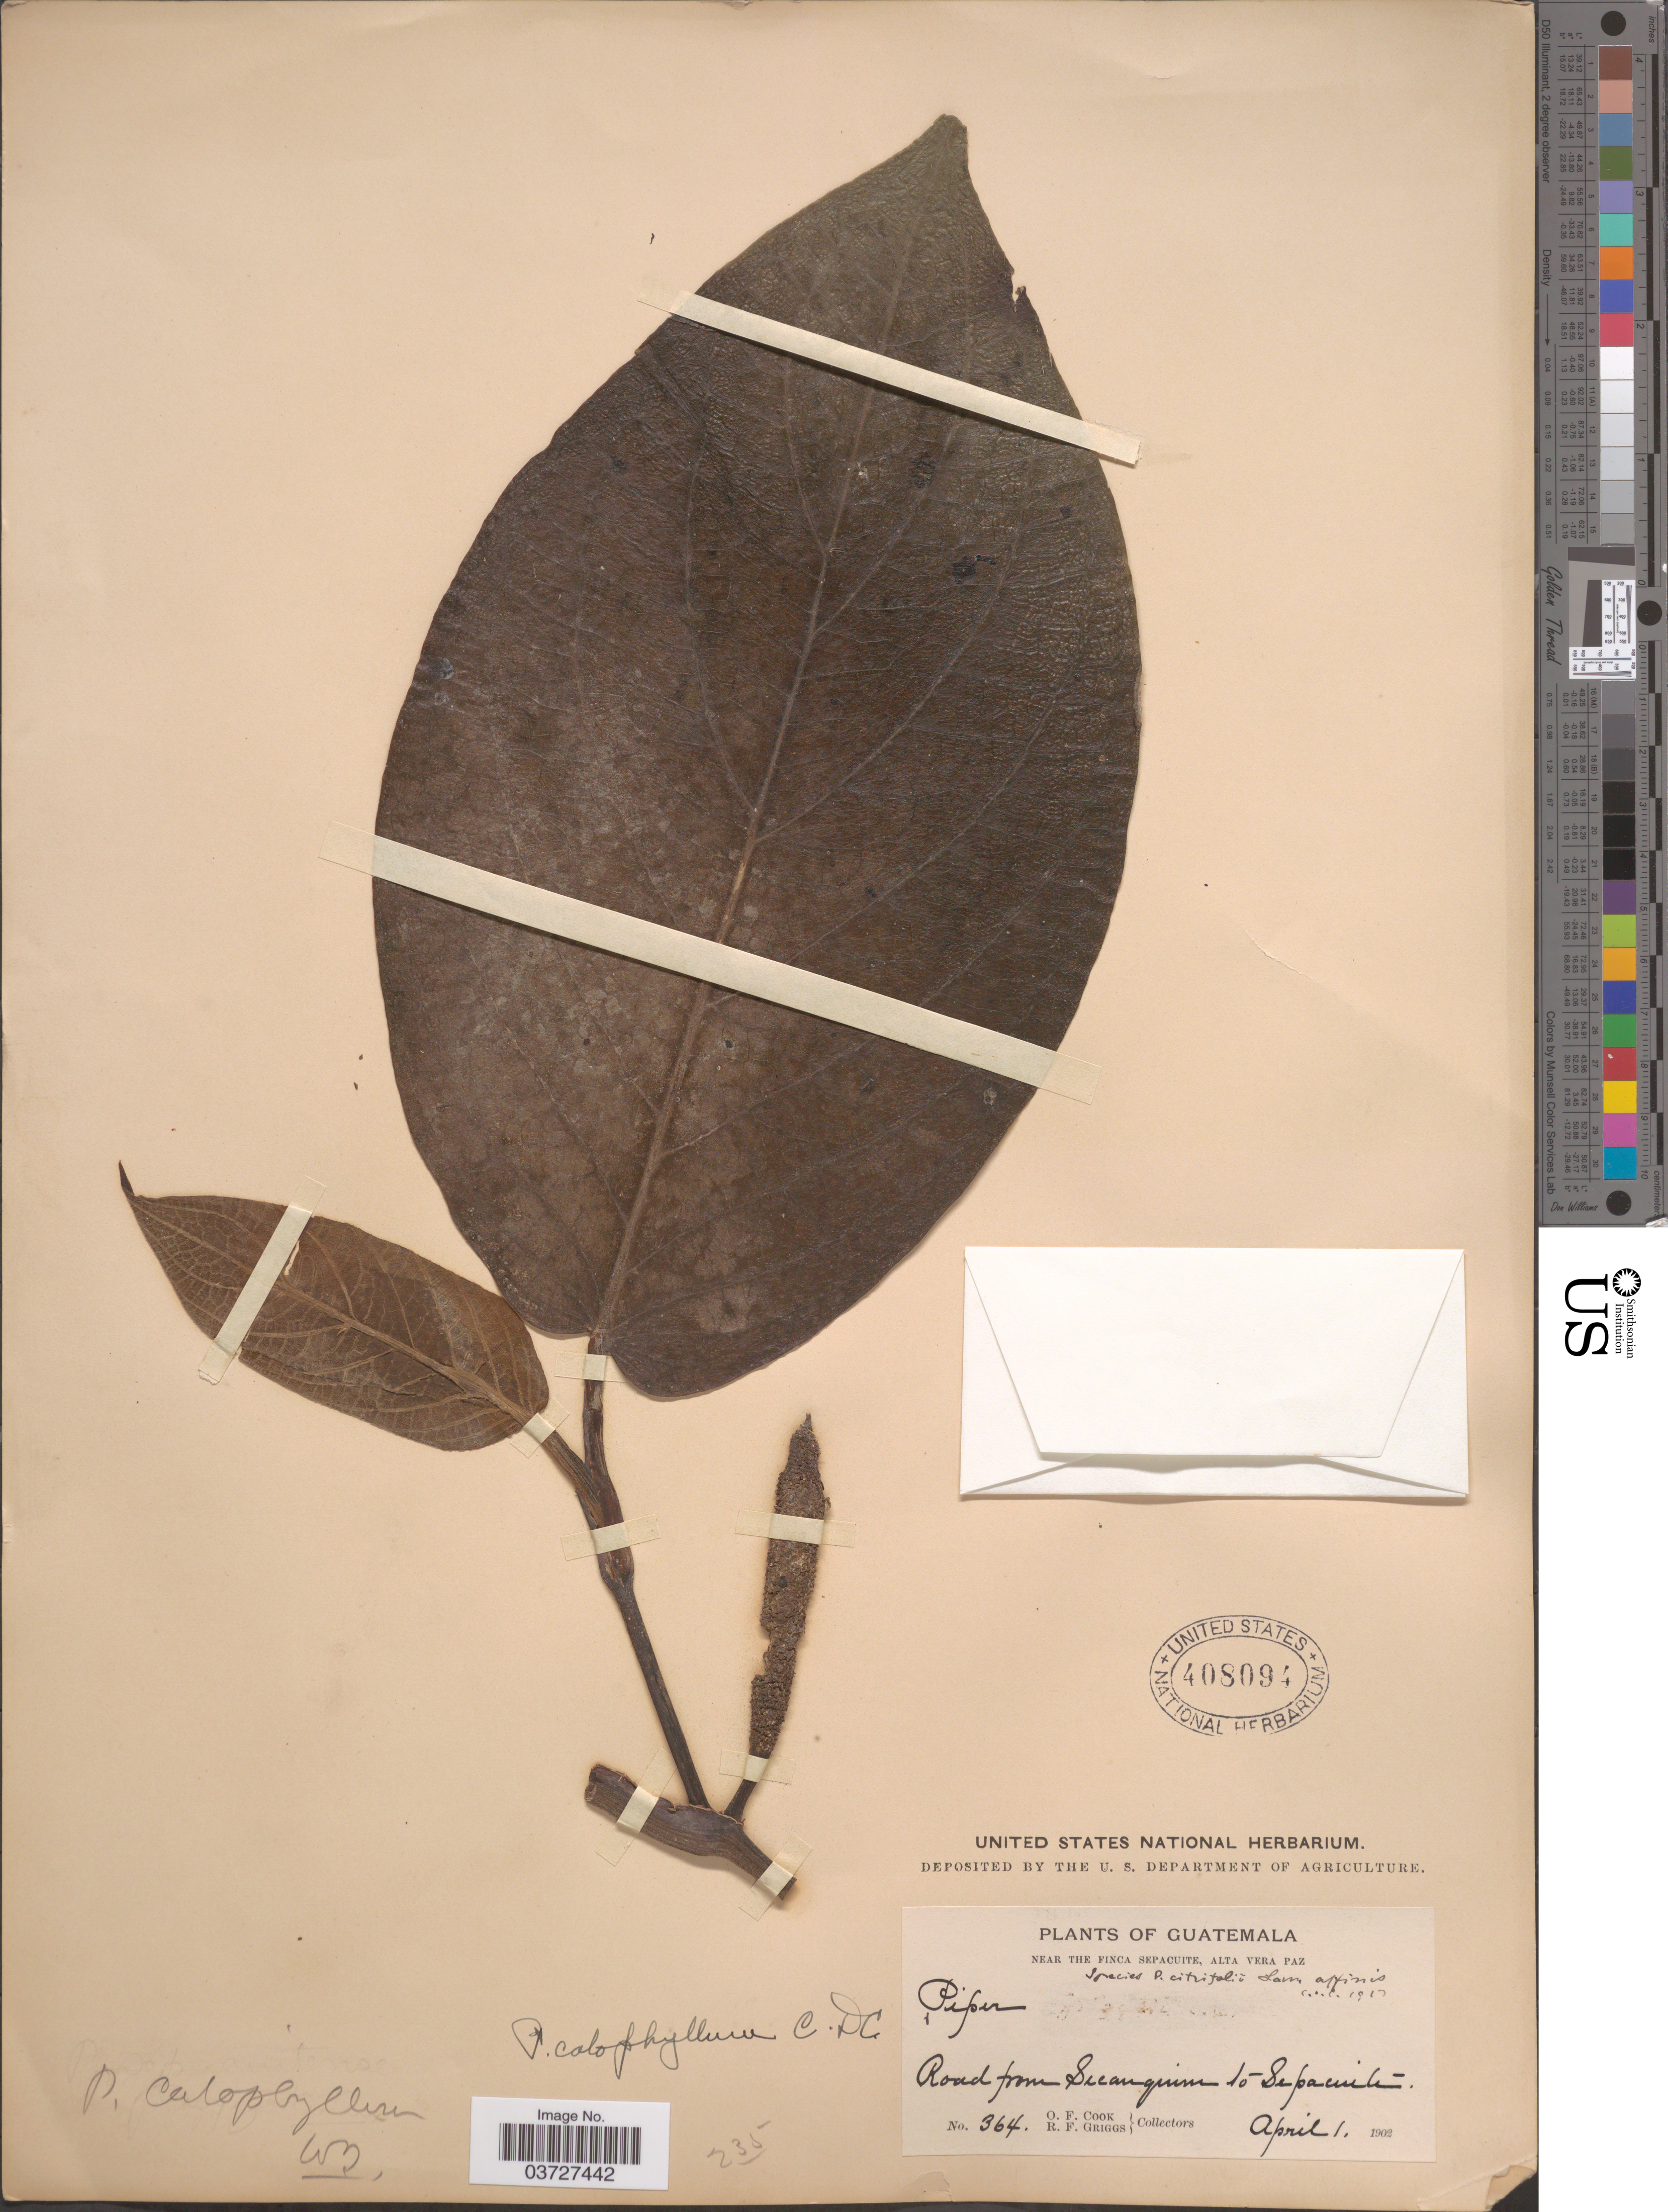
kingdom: Plantae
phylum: Tracheophyta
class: Magnoliopsida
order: Piperales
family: Piperaceae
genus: Piper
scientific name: Piper calophyllum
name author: C. DC.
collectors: O. F. Cook & R. F. Griggs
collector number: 364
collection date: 1902-04-01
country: Guatemala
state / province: Alta Verapaz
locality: Near the Finca Sepacuite. Road from Secanquim to Sepacuite.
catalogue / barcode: US 408094